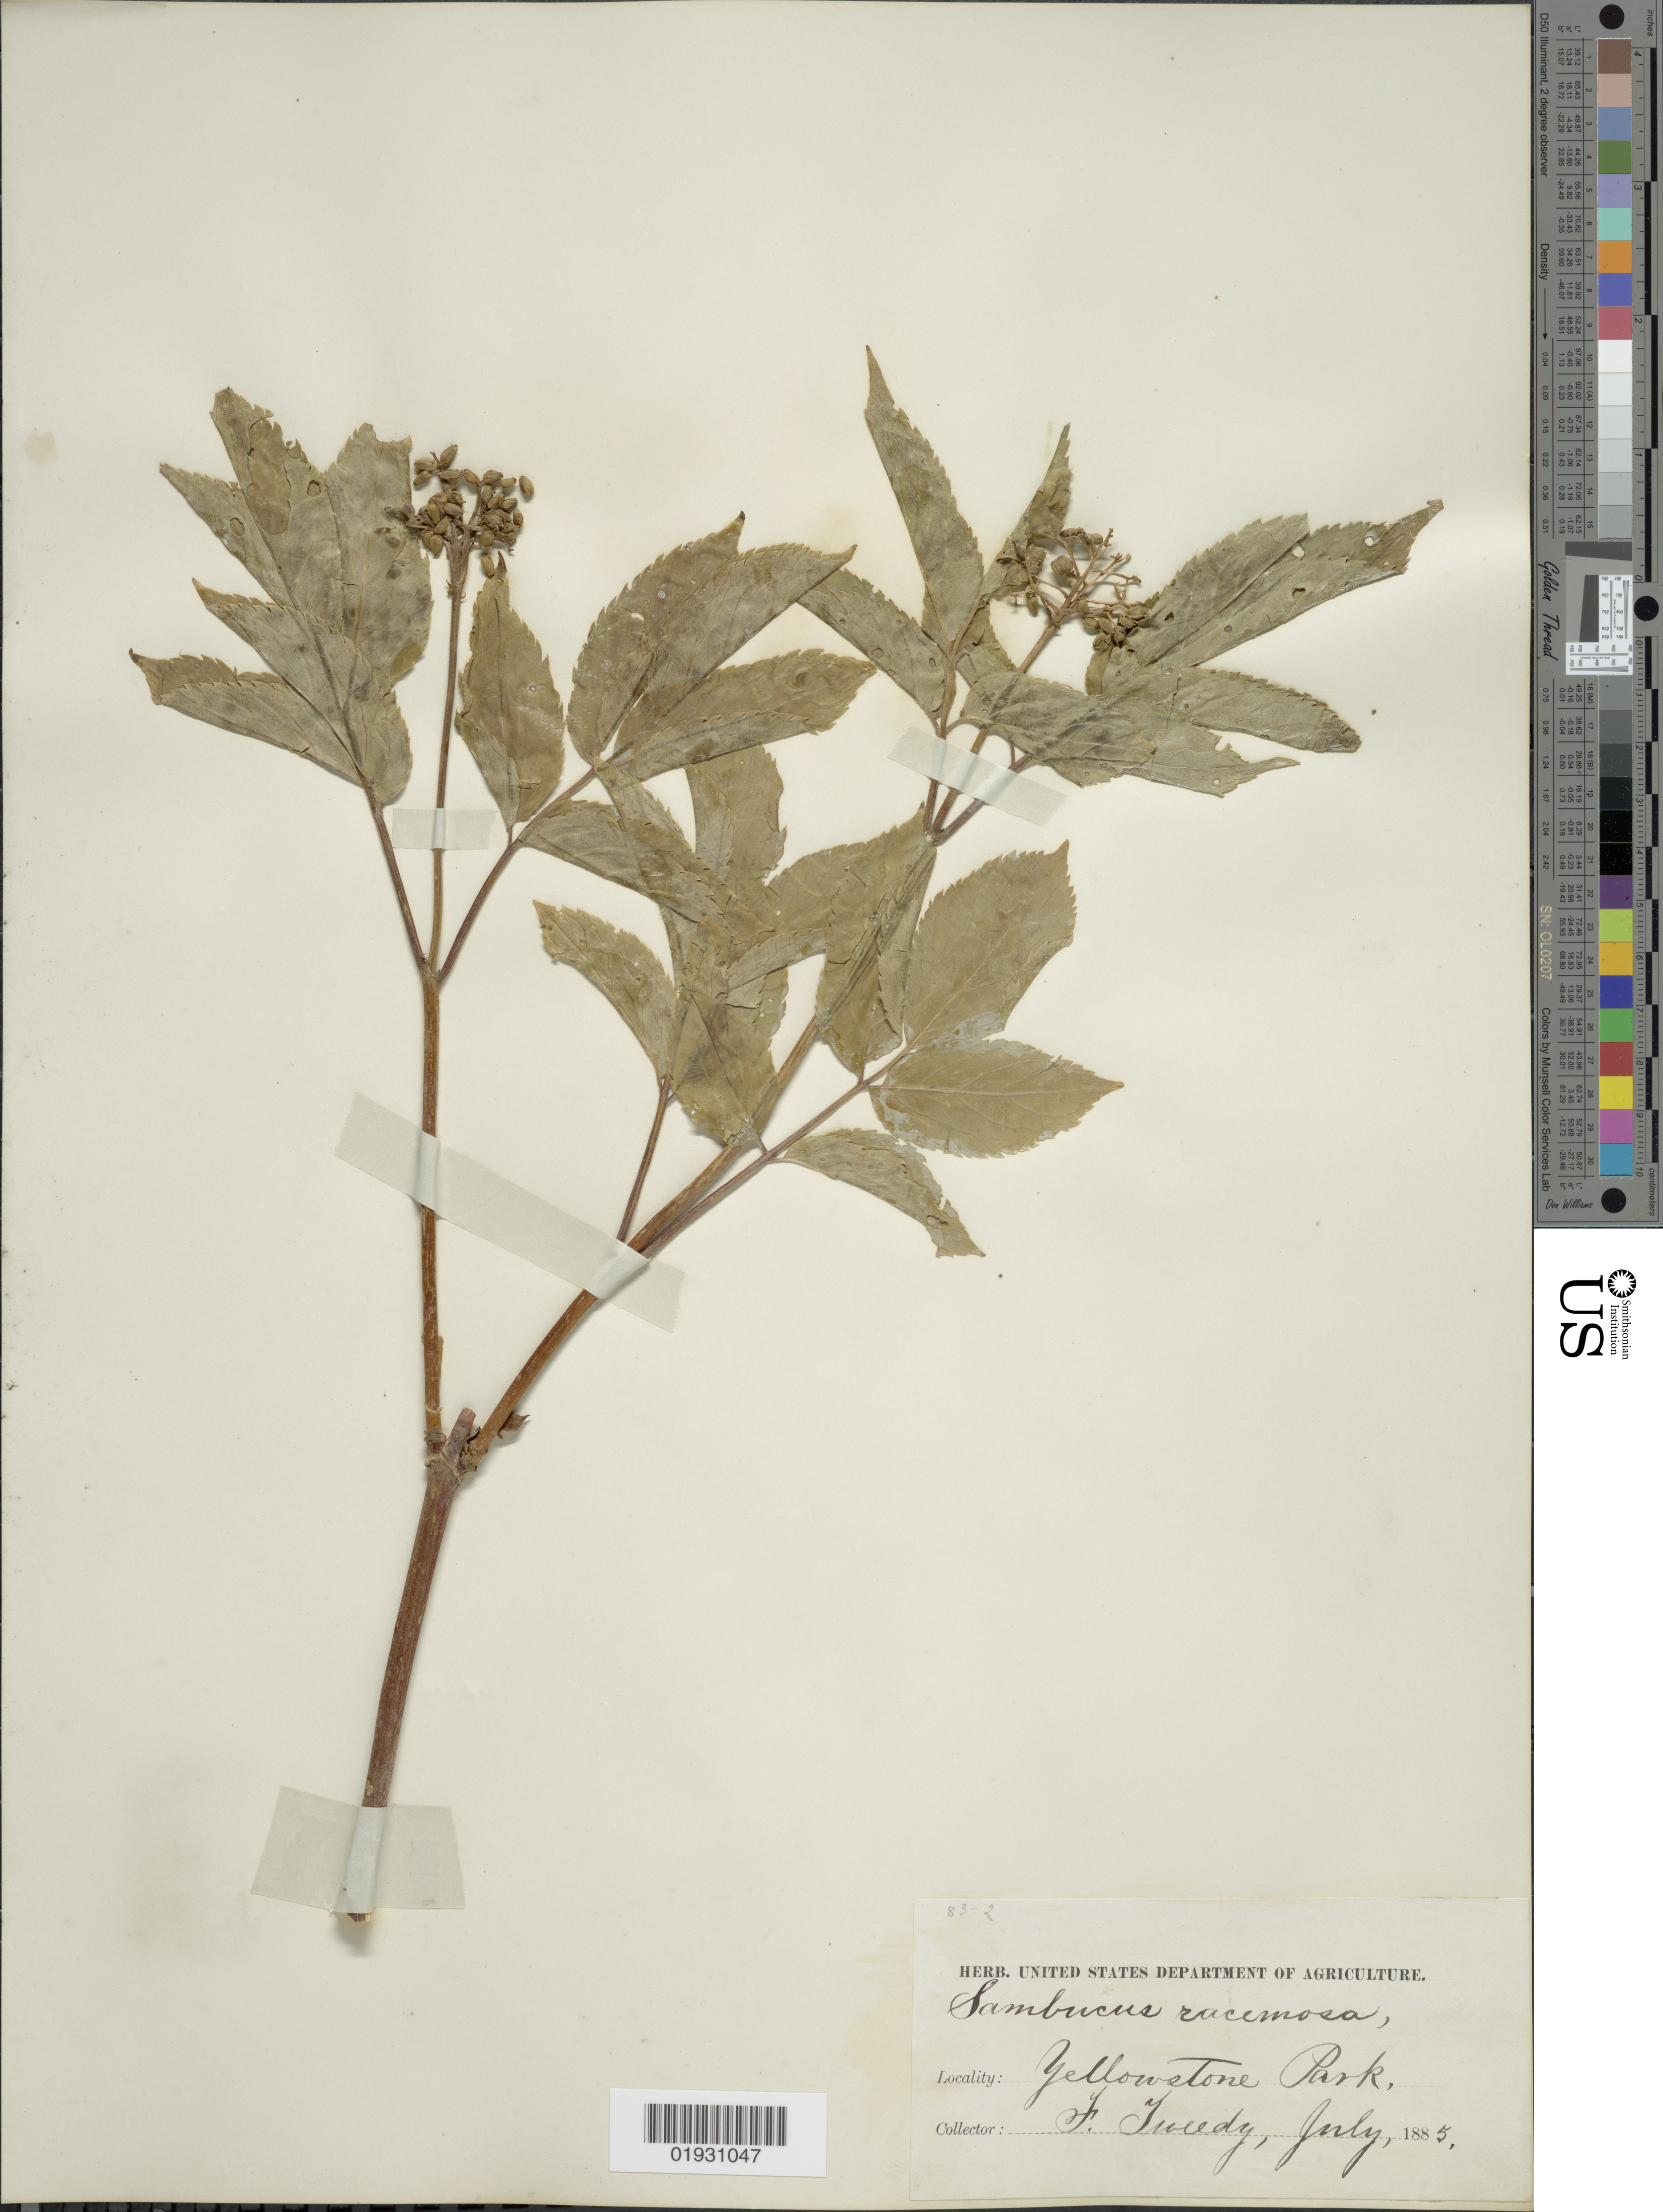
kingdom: Plantae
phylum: Tracheophyta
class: Magnoliopsida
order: Dipsacales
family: Viburnaceae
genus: Sambucus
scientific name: Sambucus melanocarpa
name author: A. Gray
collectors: F. Tweedy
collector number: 83-2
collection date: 1885-07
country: United States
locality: Yellowstone Park